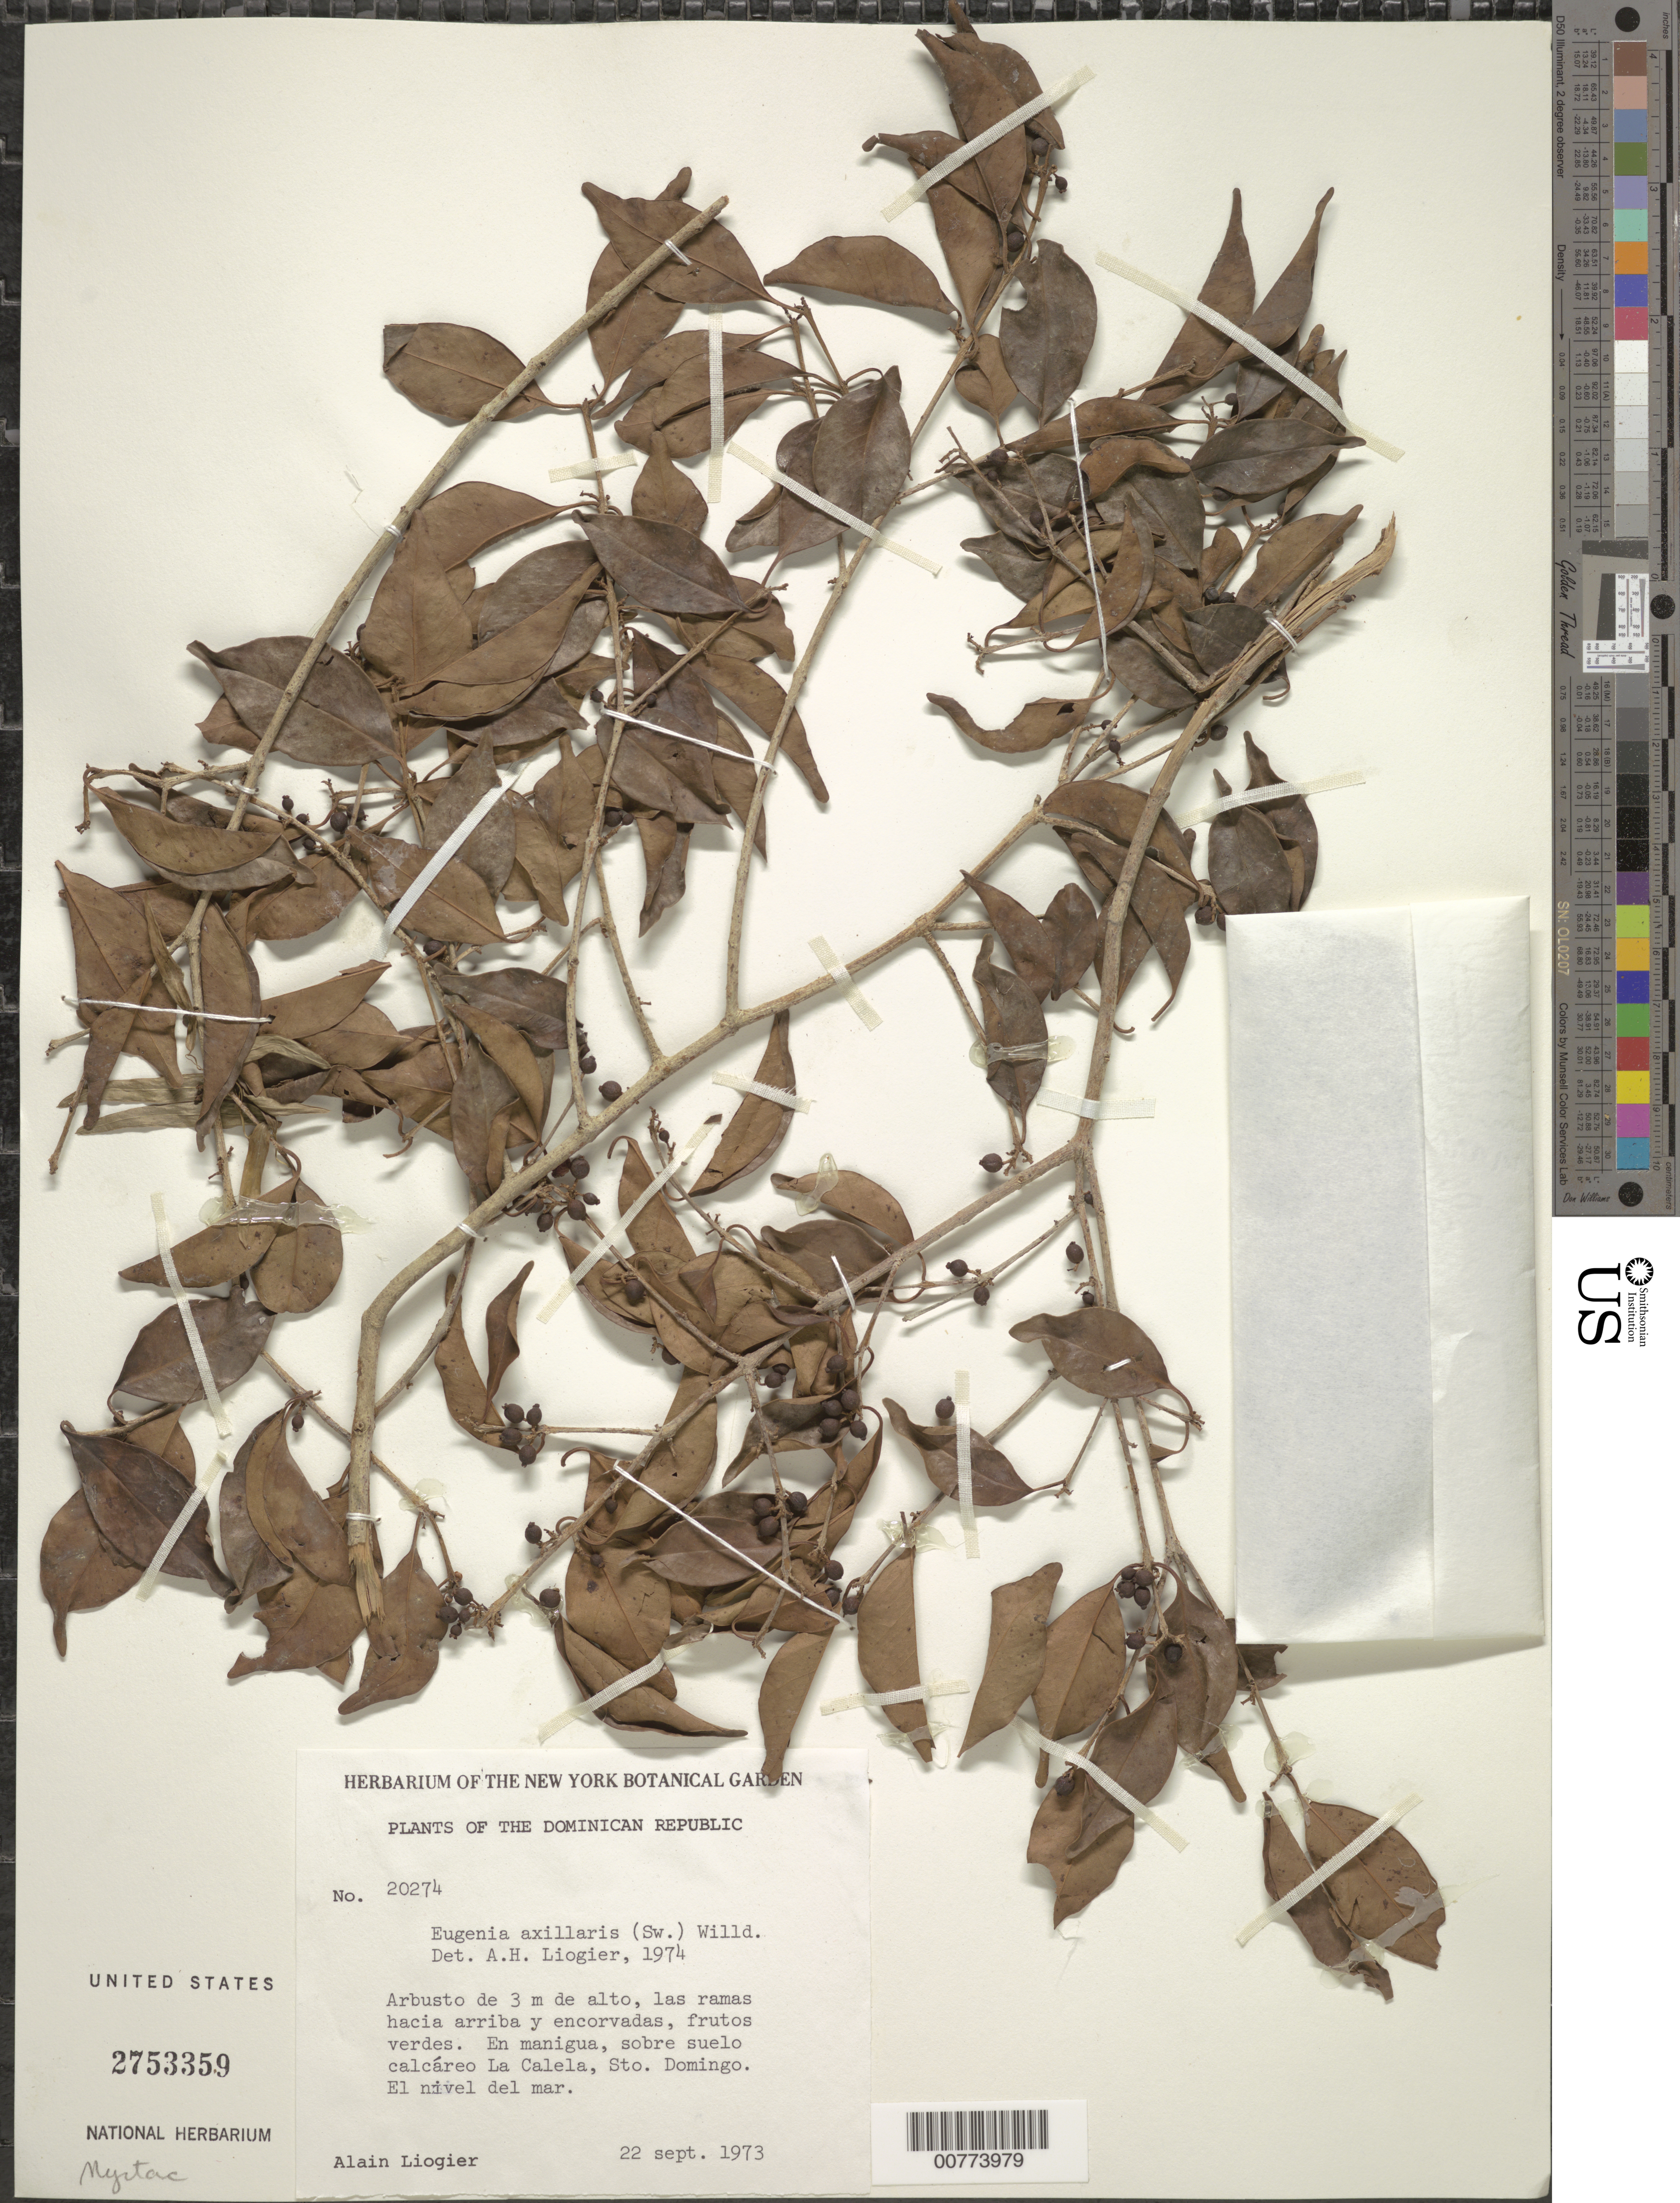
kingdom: Plantae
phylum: Tracheophyta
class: Magnoliopsida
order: Myrtales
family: Myrtaceae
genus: Eugenia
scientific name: Eugenia axillaris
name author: (Sw.) Willd.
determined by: Liogier, Alain H.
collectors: A. H. Liogier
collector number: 20274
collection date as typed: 22 Sep 1973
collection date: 1973-09-22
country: Dominican Republic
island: Hispaniola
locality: Santo Domingo, La Calela, Manigua.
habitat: Calcareous soil.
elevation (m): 0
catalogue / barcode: US 2753359